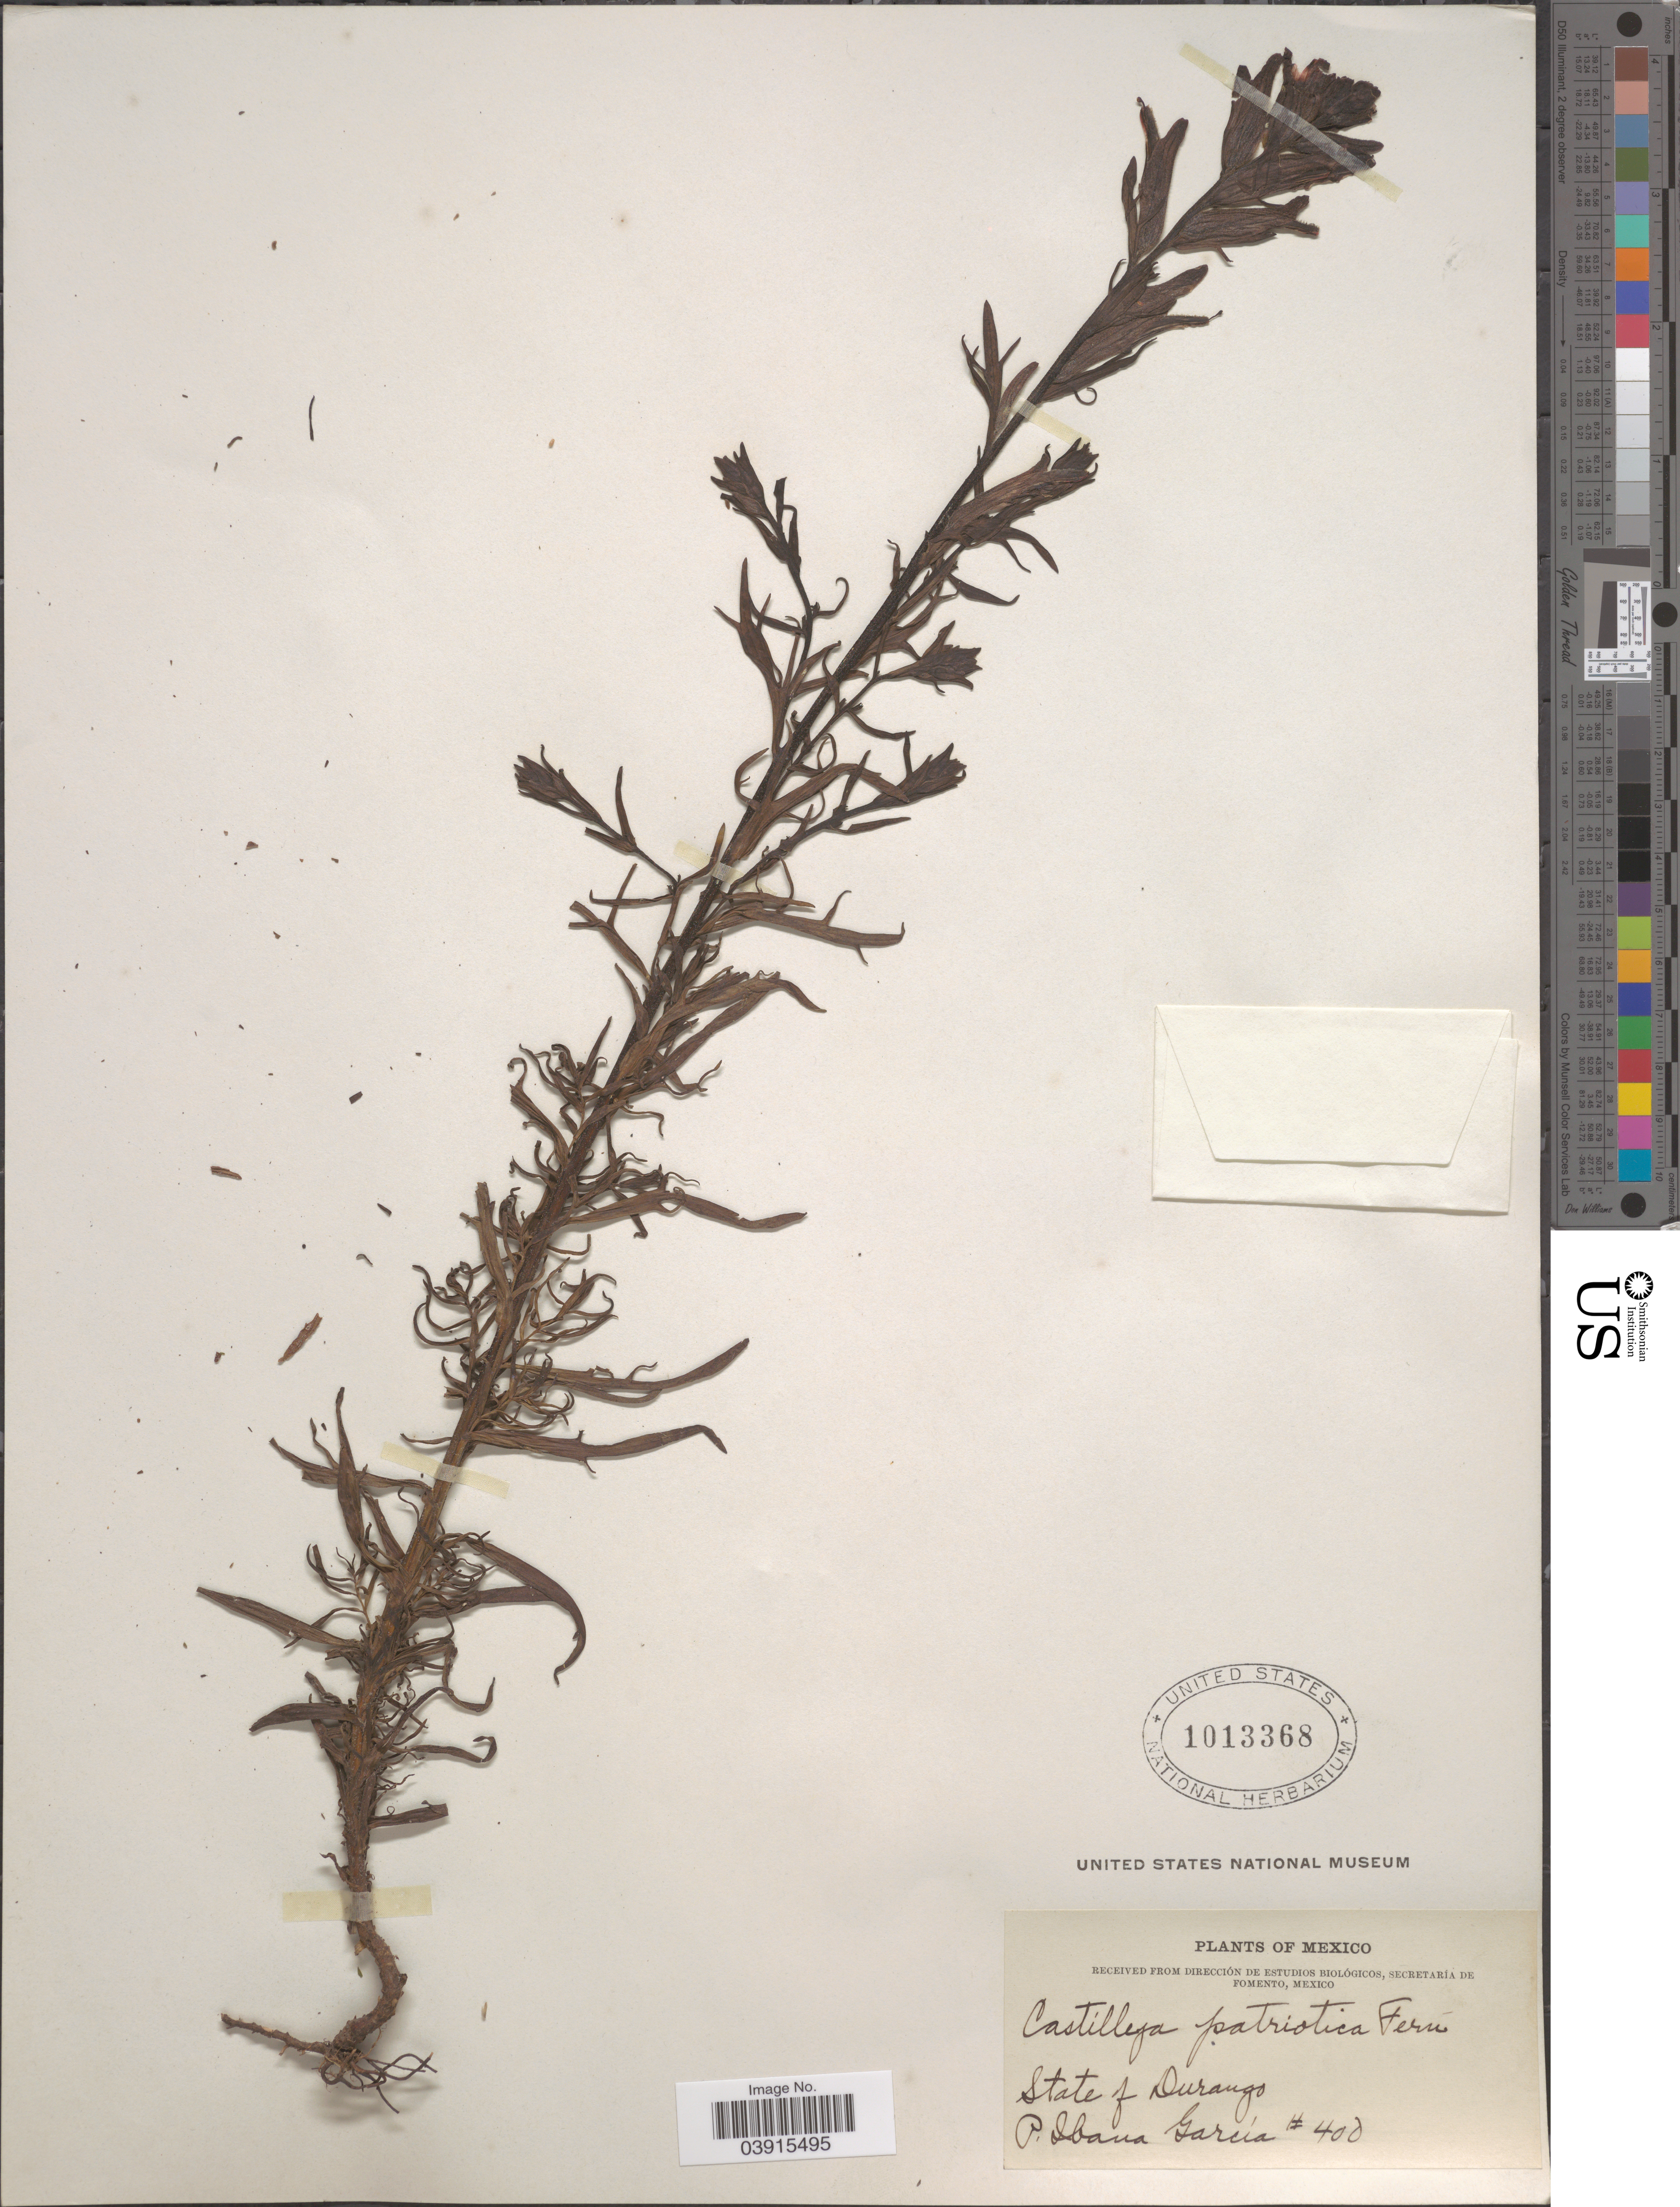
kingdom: Plantae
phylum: Tracheophyta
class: Magnoliopsida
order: Lamiales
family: Orobanchaceae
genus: Castilleja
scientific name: Castilleja patriotica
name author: Fernald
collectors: P. Ibana-García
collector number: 400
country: Mexico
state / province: Durango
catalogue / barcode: US 1013368